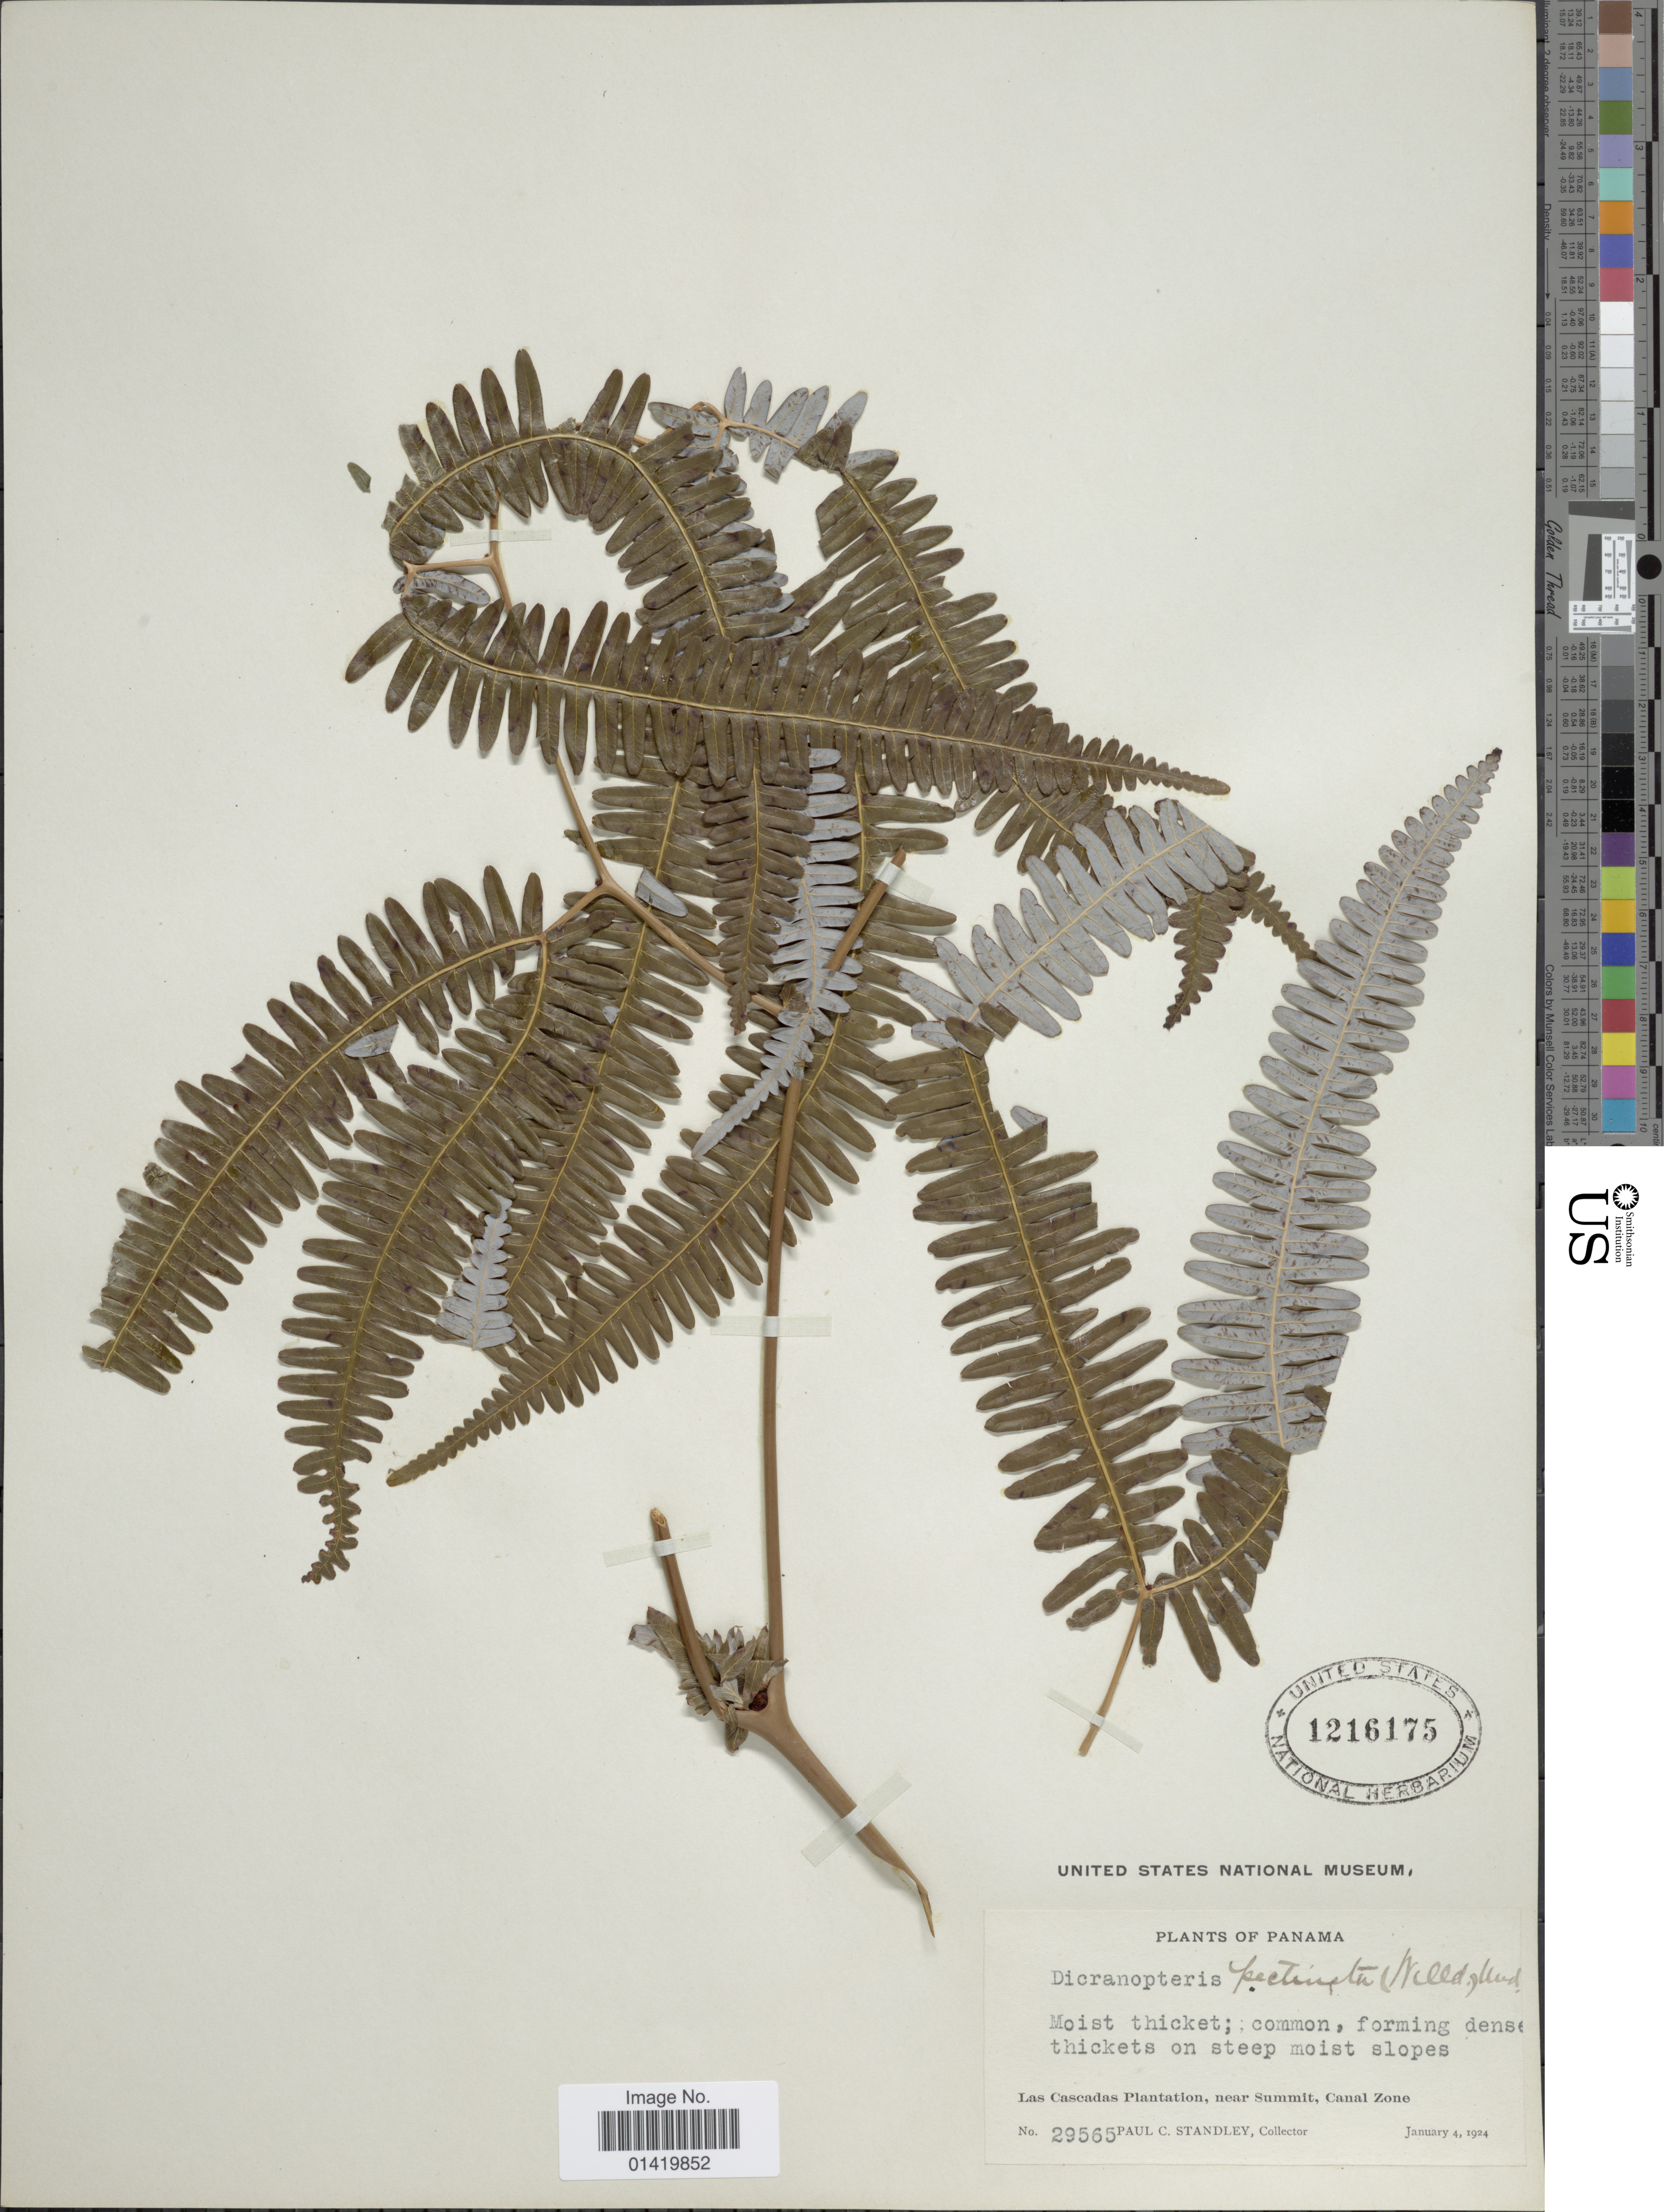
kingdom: Plantae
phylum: Tracheophyta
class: Polypodiopsida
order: Gleicheniales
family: Gleicheniaceae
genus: Gleichenella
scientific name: Gleichenella pectinata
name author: (Willd.) Ching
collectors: P. C. Standley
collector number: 29565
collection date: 1924-01-04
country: Panama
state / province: Colón / Panamá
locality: Las Cascadas Planatation, near summit, Canal Zone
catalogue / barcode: US 1216175